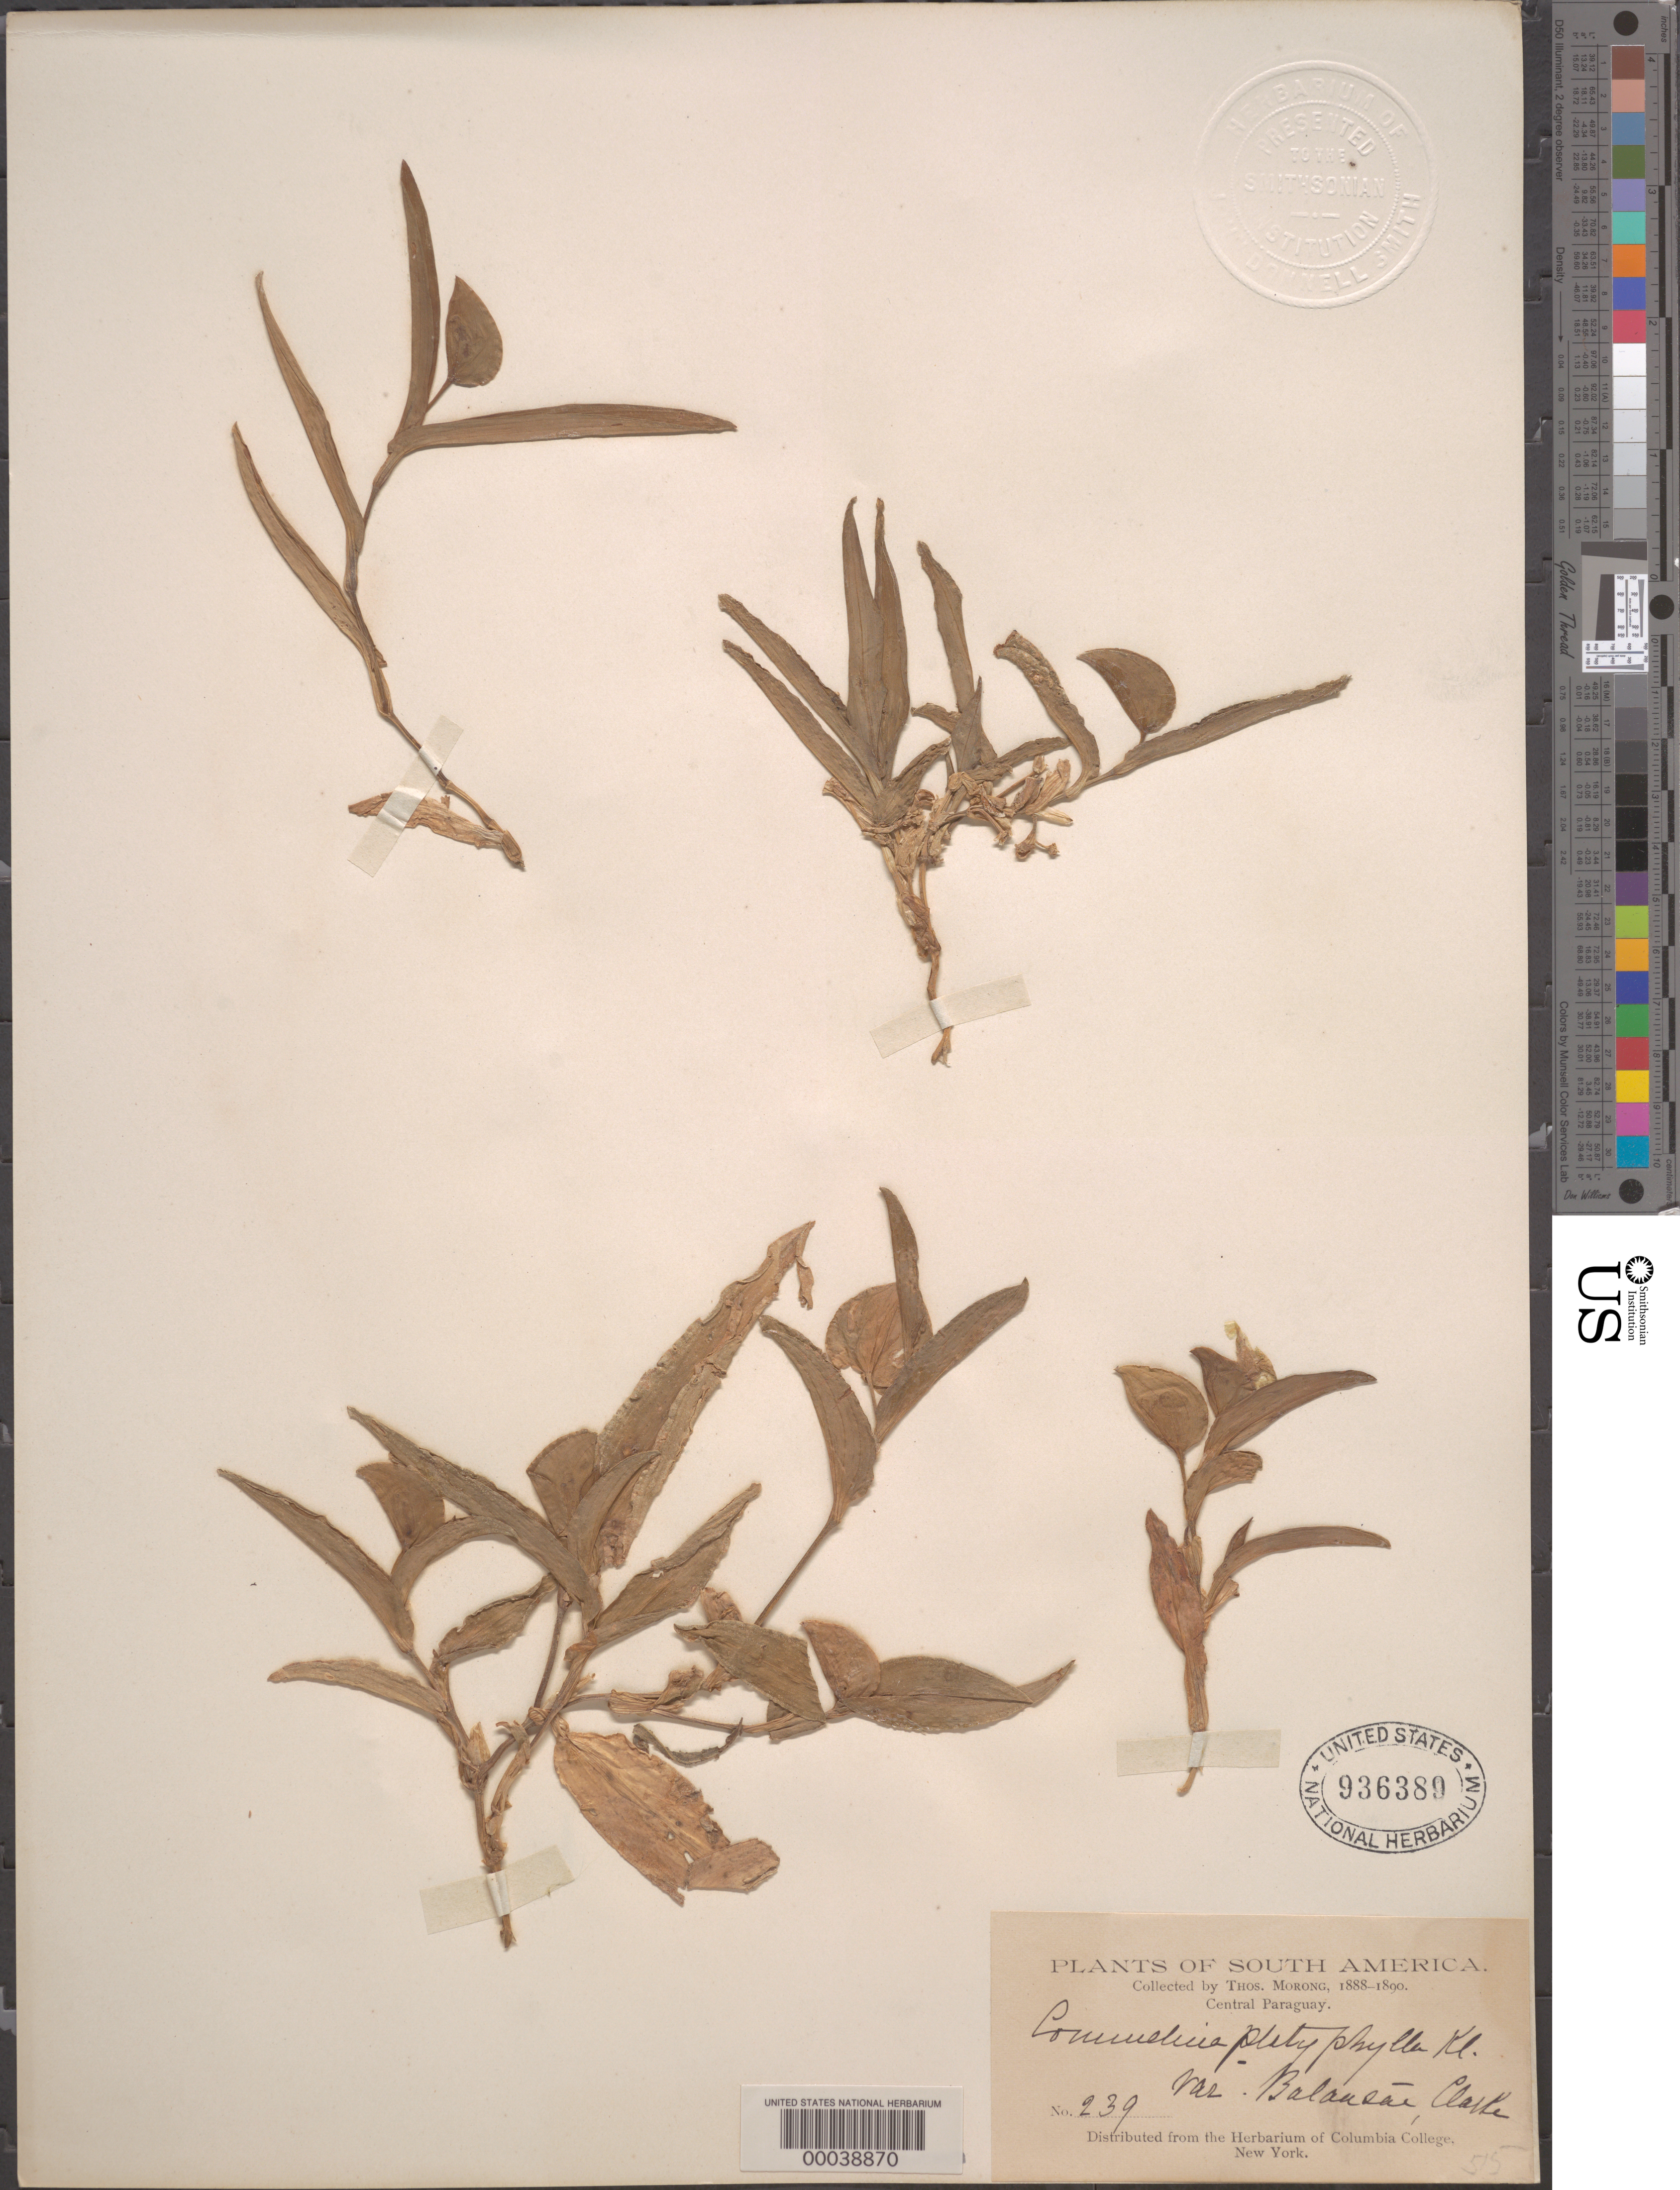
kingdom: Plantae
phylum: Tracheophyta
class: Liliopsida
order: Commelinales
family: Commelinaceae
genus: Commelina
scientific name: Commelina platyphylla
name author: Klotzsch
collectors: T. Morong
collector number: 239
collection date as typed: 1888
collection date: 1888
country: Paraguay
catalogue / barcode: US 936389